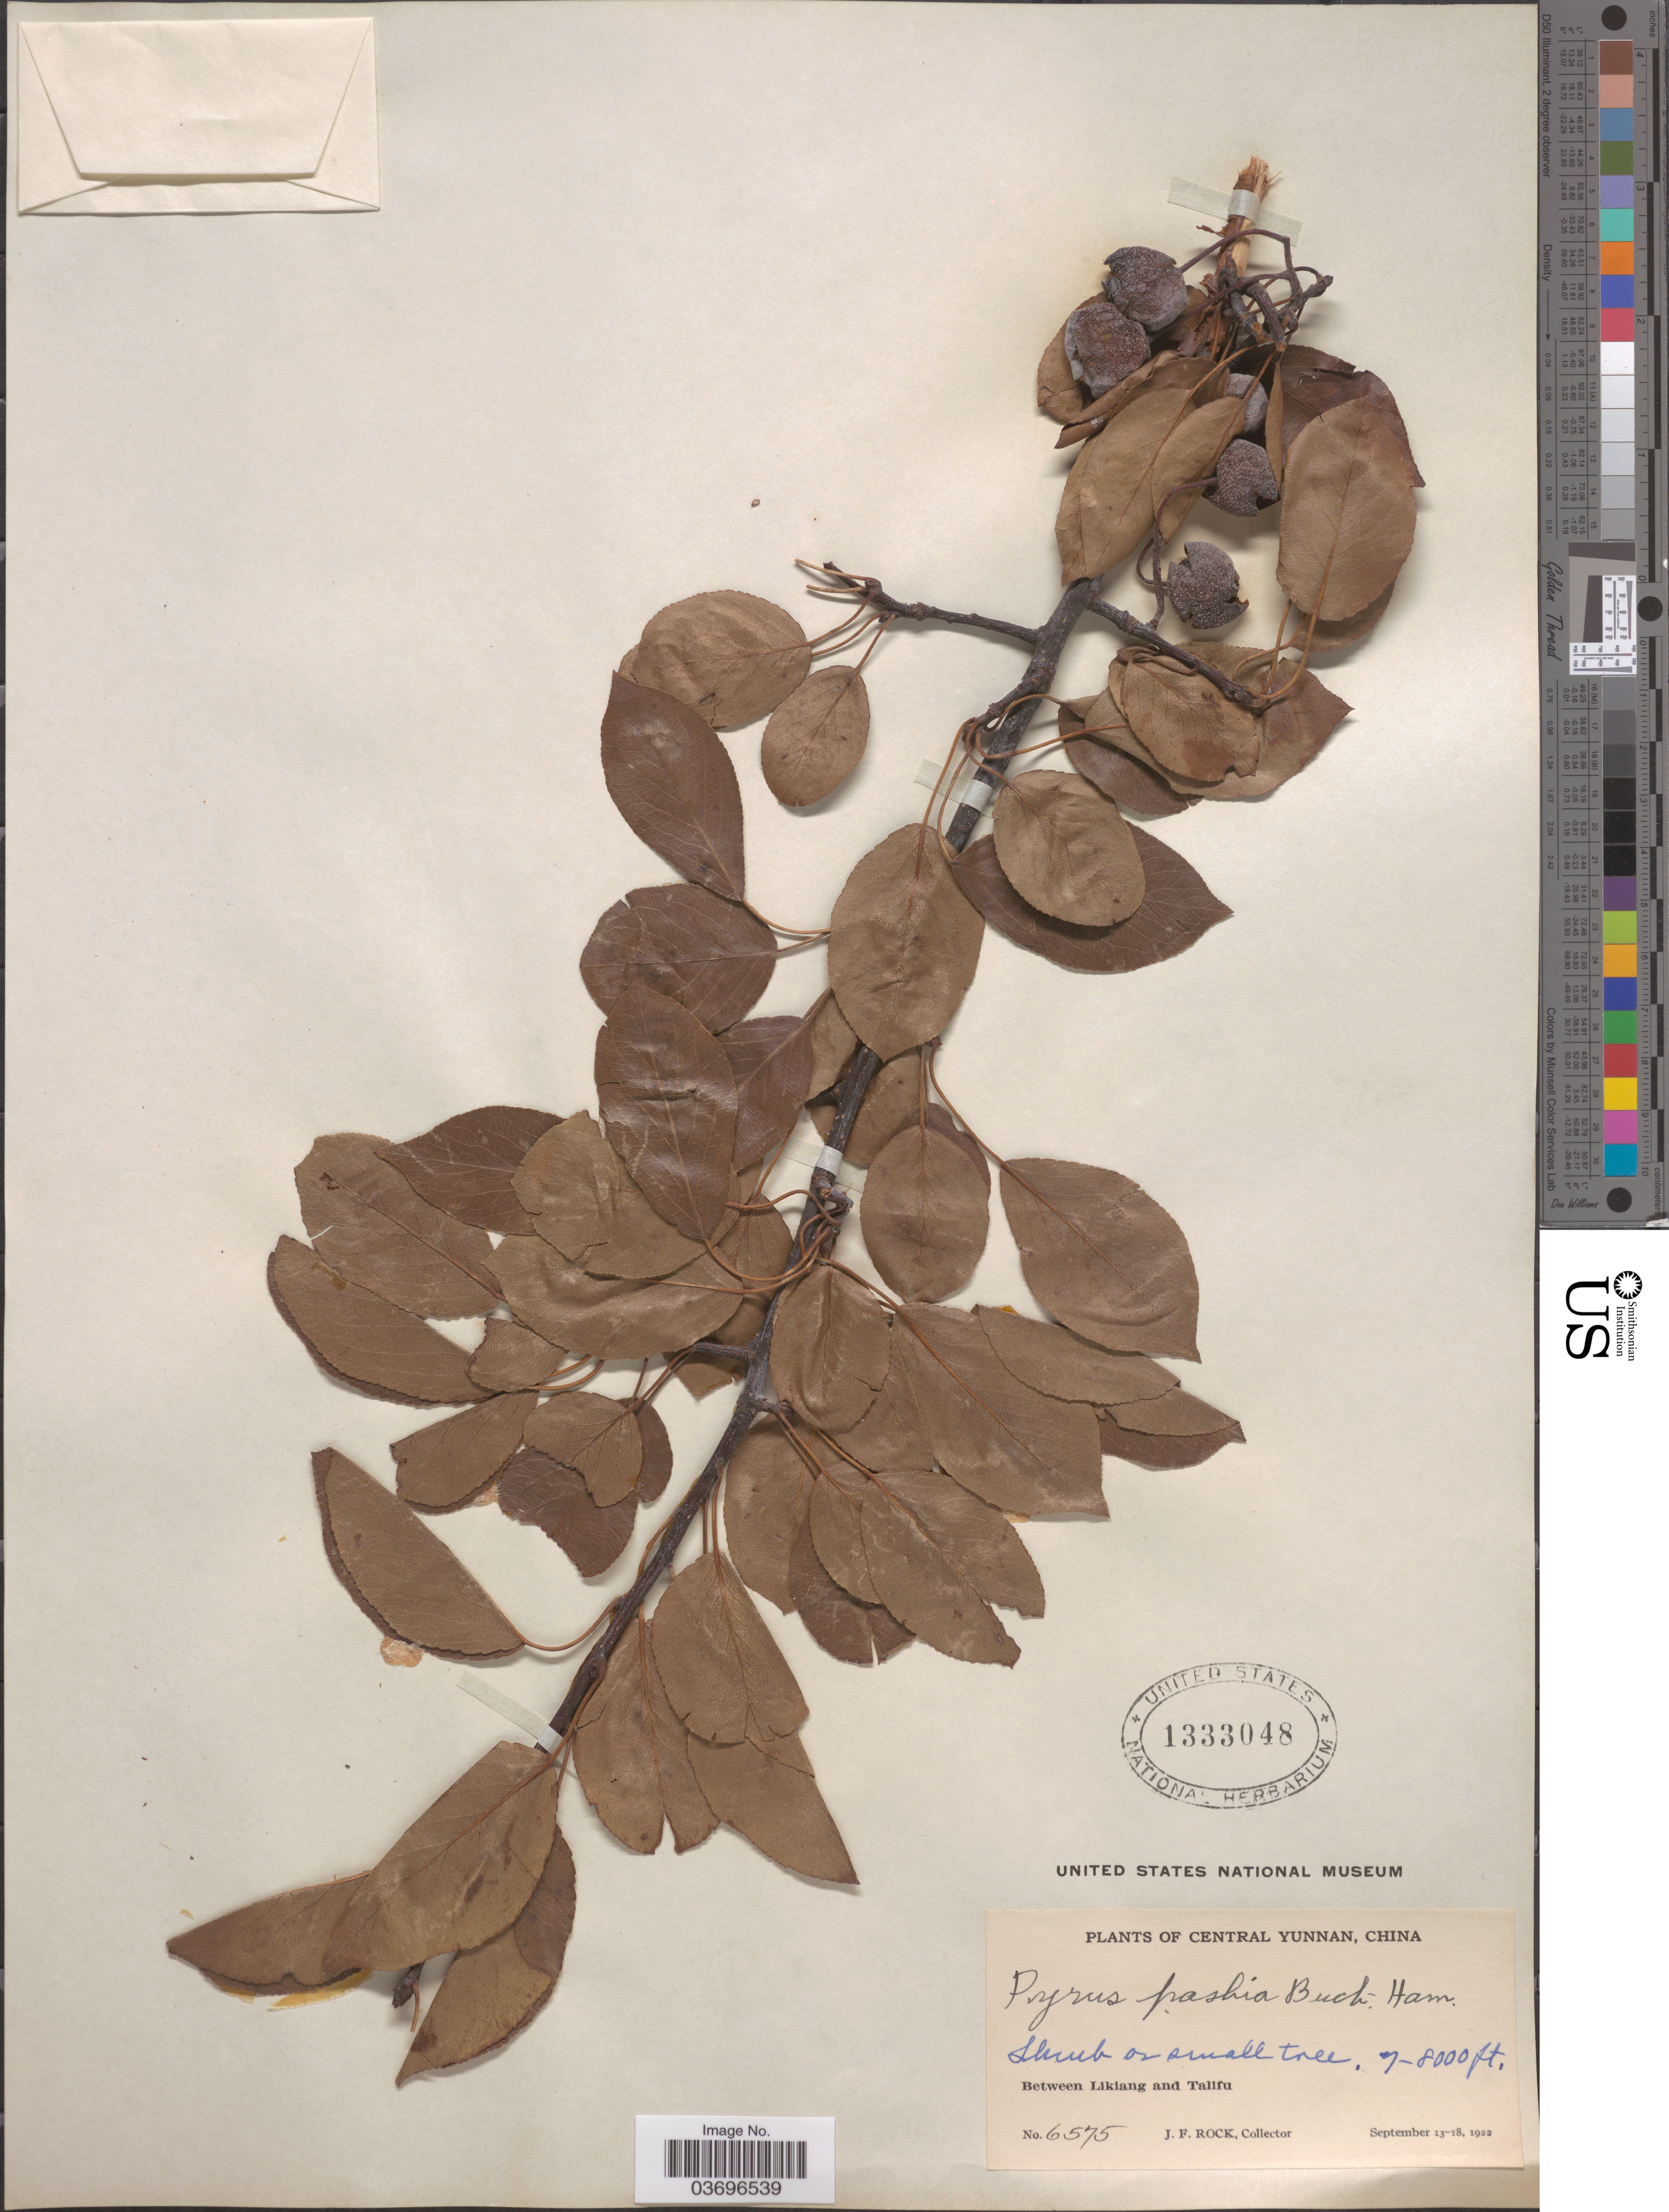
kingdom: Plantae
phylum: Tracheophyta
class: Magnoliopsida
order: Rosales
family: Rosaceae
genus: Pyrus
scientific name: Pyrus pashia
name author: Buch.-Ham. ex D. Don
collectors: J. Rock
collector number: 6575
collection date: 1922-09-13/1922-09-18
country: China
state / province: Yunnan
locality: Central Yunnan. Between Likiang and Talifu.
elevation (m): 2134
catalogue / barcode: US 1333048